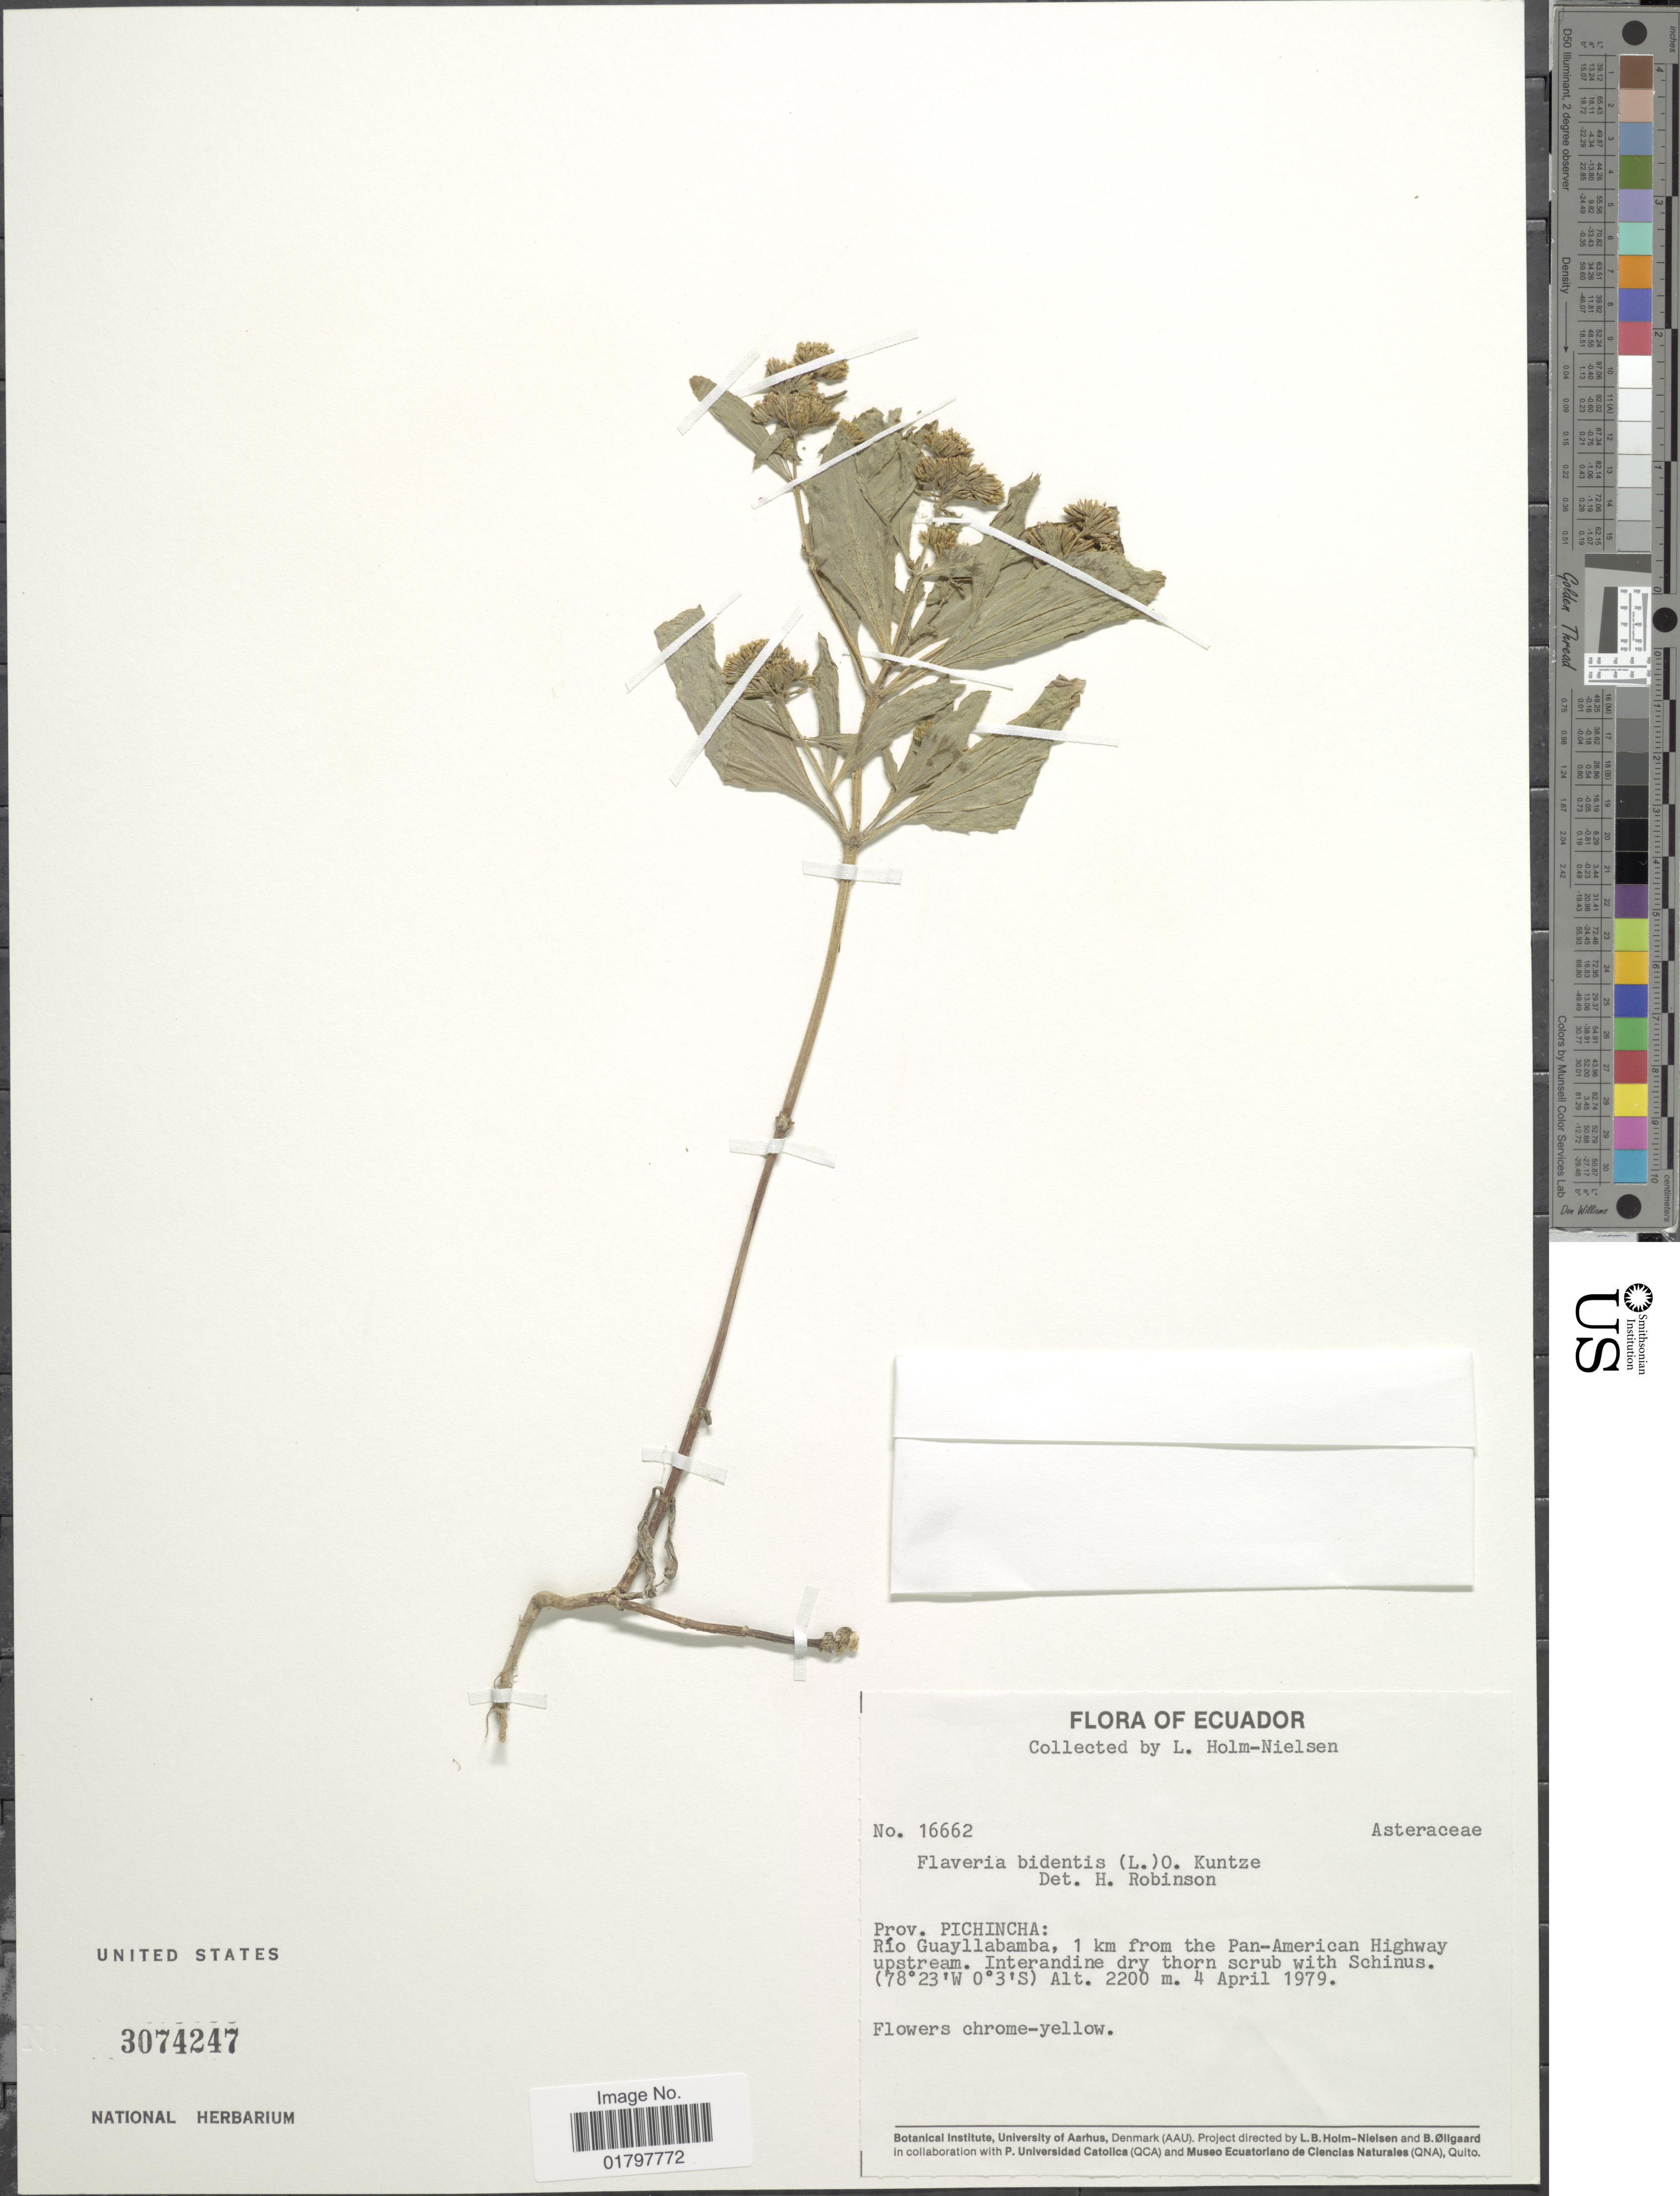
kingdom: Plantae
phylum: Tracheophyta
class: Magnoliopsida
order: Asterales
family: Asteraceae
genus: Flaveria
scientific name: Flaveria bidentis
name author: (L.) Kuntze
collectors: L. B. Holm-Nielsen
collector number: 16662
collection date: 1979-04-04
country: Ecuador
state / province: Pichincha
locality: Prov. Pichincha: Río Guayllabamba, 1 km from the Pan-American Highway upstream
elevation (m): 2200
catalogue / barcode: US 3074247